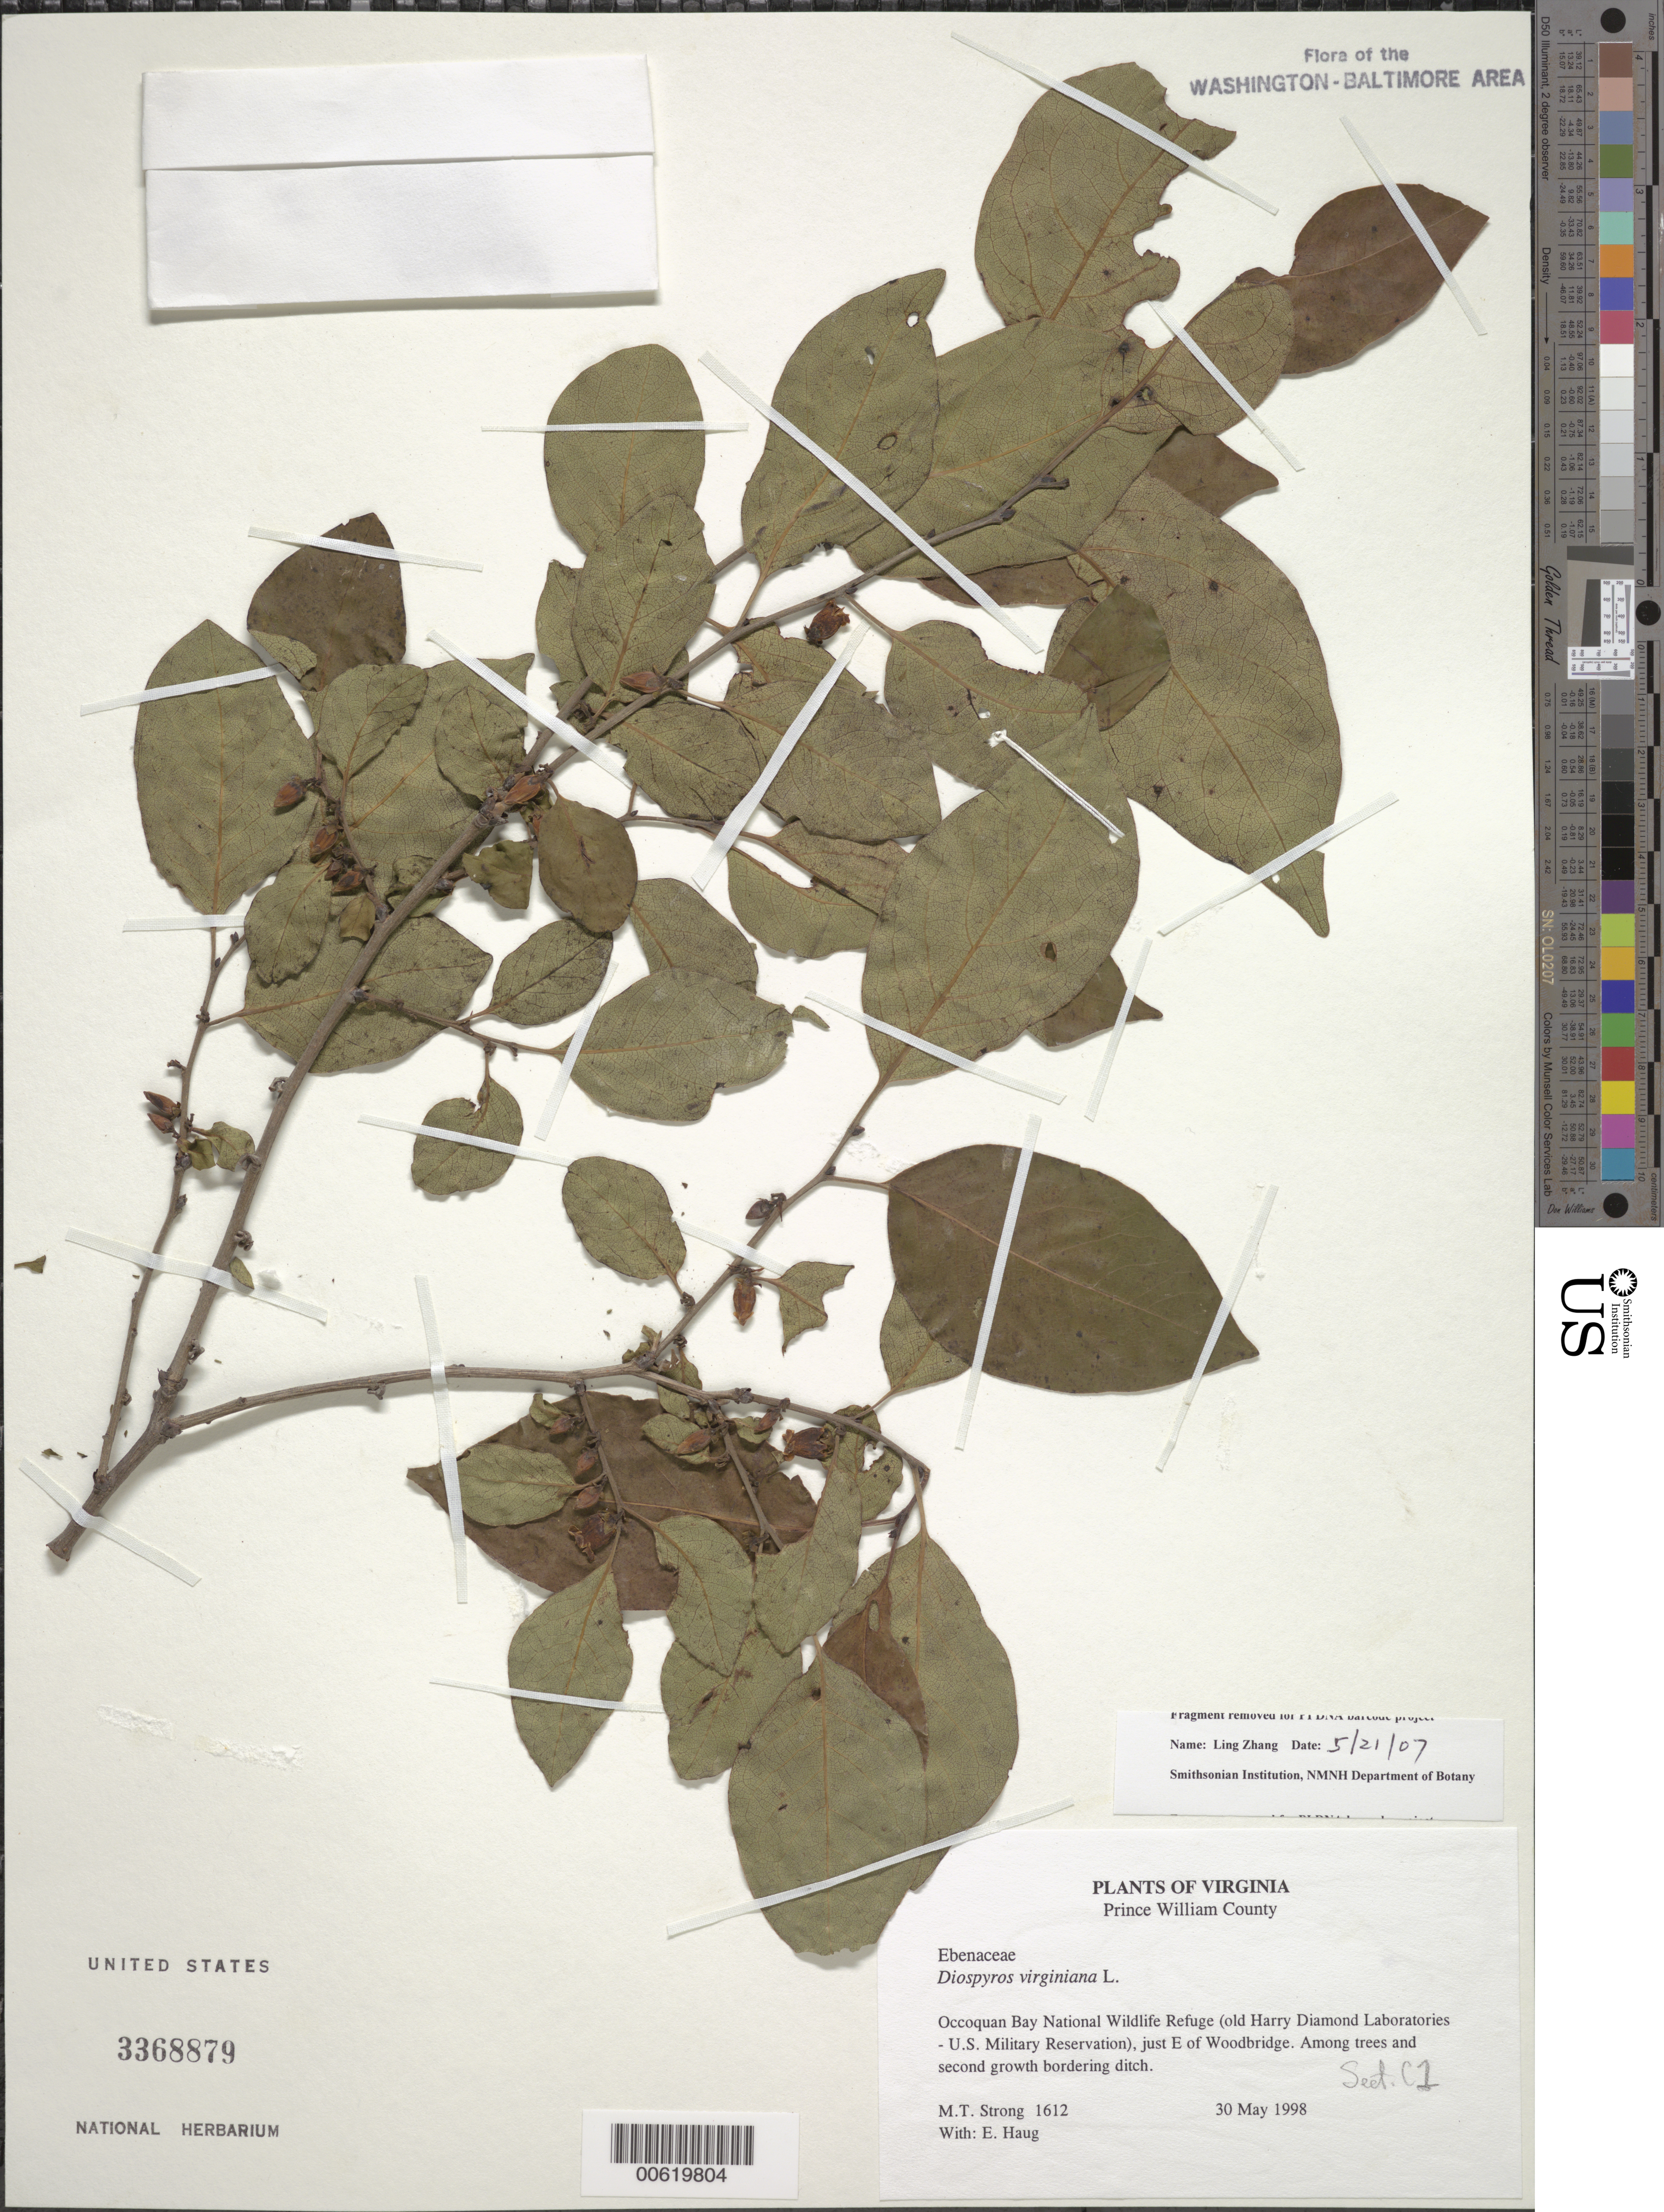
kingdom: Plantae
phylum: Tracheophyta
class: Magnoliopsida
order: Ericales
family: Ebenaceae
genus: Diospyros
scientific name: Diospyros virginiana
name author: L.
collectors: M. T. Strong & E. Haug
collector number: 1612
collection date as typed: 30 May 1998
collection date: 1998-05-30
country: United States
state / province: Virginia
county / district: Prince William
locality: Occoquan Bay National Wildlife Refuge (old Harry Diamond Laboratories - U.S. Military Reservation), just E of Woodbridge.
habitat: Among trees and second growth bordering ditch.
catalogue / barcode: US 3368879